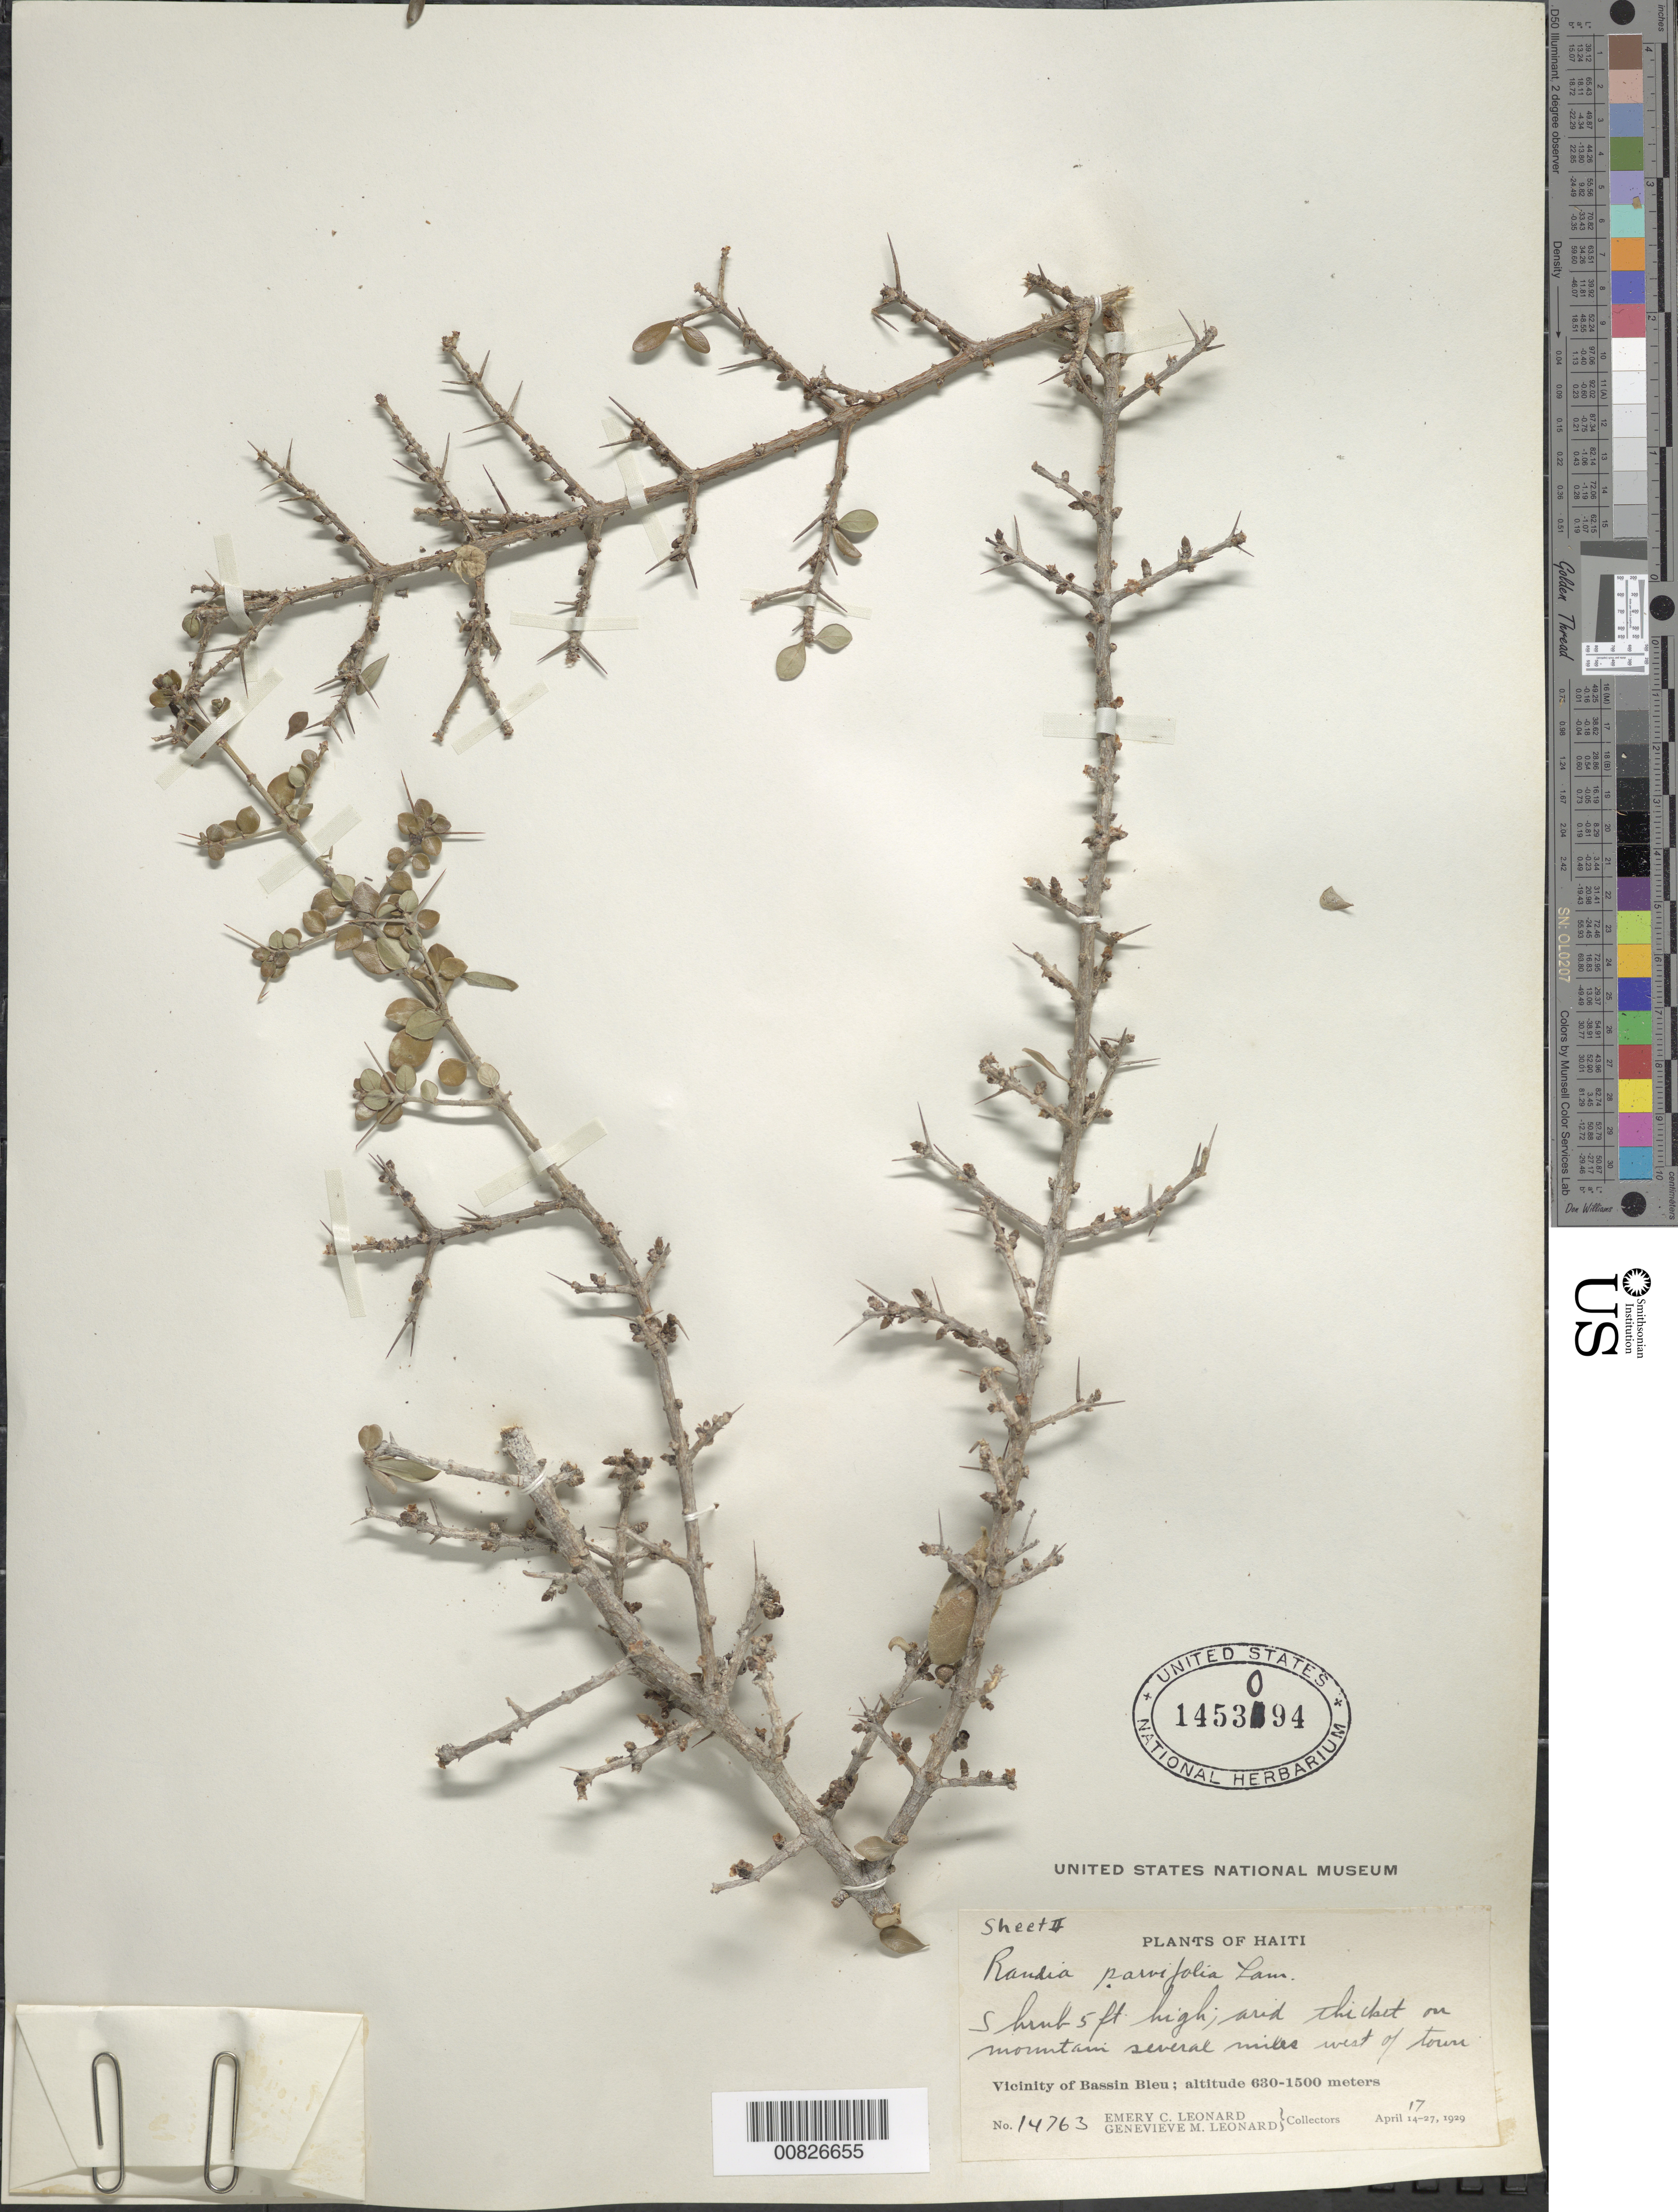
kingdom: Plantae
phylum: Tracheophyta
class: Magnoliopsida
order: Gentianales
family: Rubiaceae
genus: Randia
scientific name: Randia parvifolia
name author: Lam.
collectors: E. C. Leonard & G. M. Leonard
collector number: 14763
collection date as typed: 17 Apr 1929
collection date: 1929-04-17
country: Haiti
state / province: Nord-Ouest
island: Hispaniola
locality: Vicinity of Bassin Bleu, several miles W of town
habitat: Arid thicket on mountain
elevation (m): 630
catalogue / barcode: US 1453094